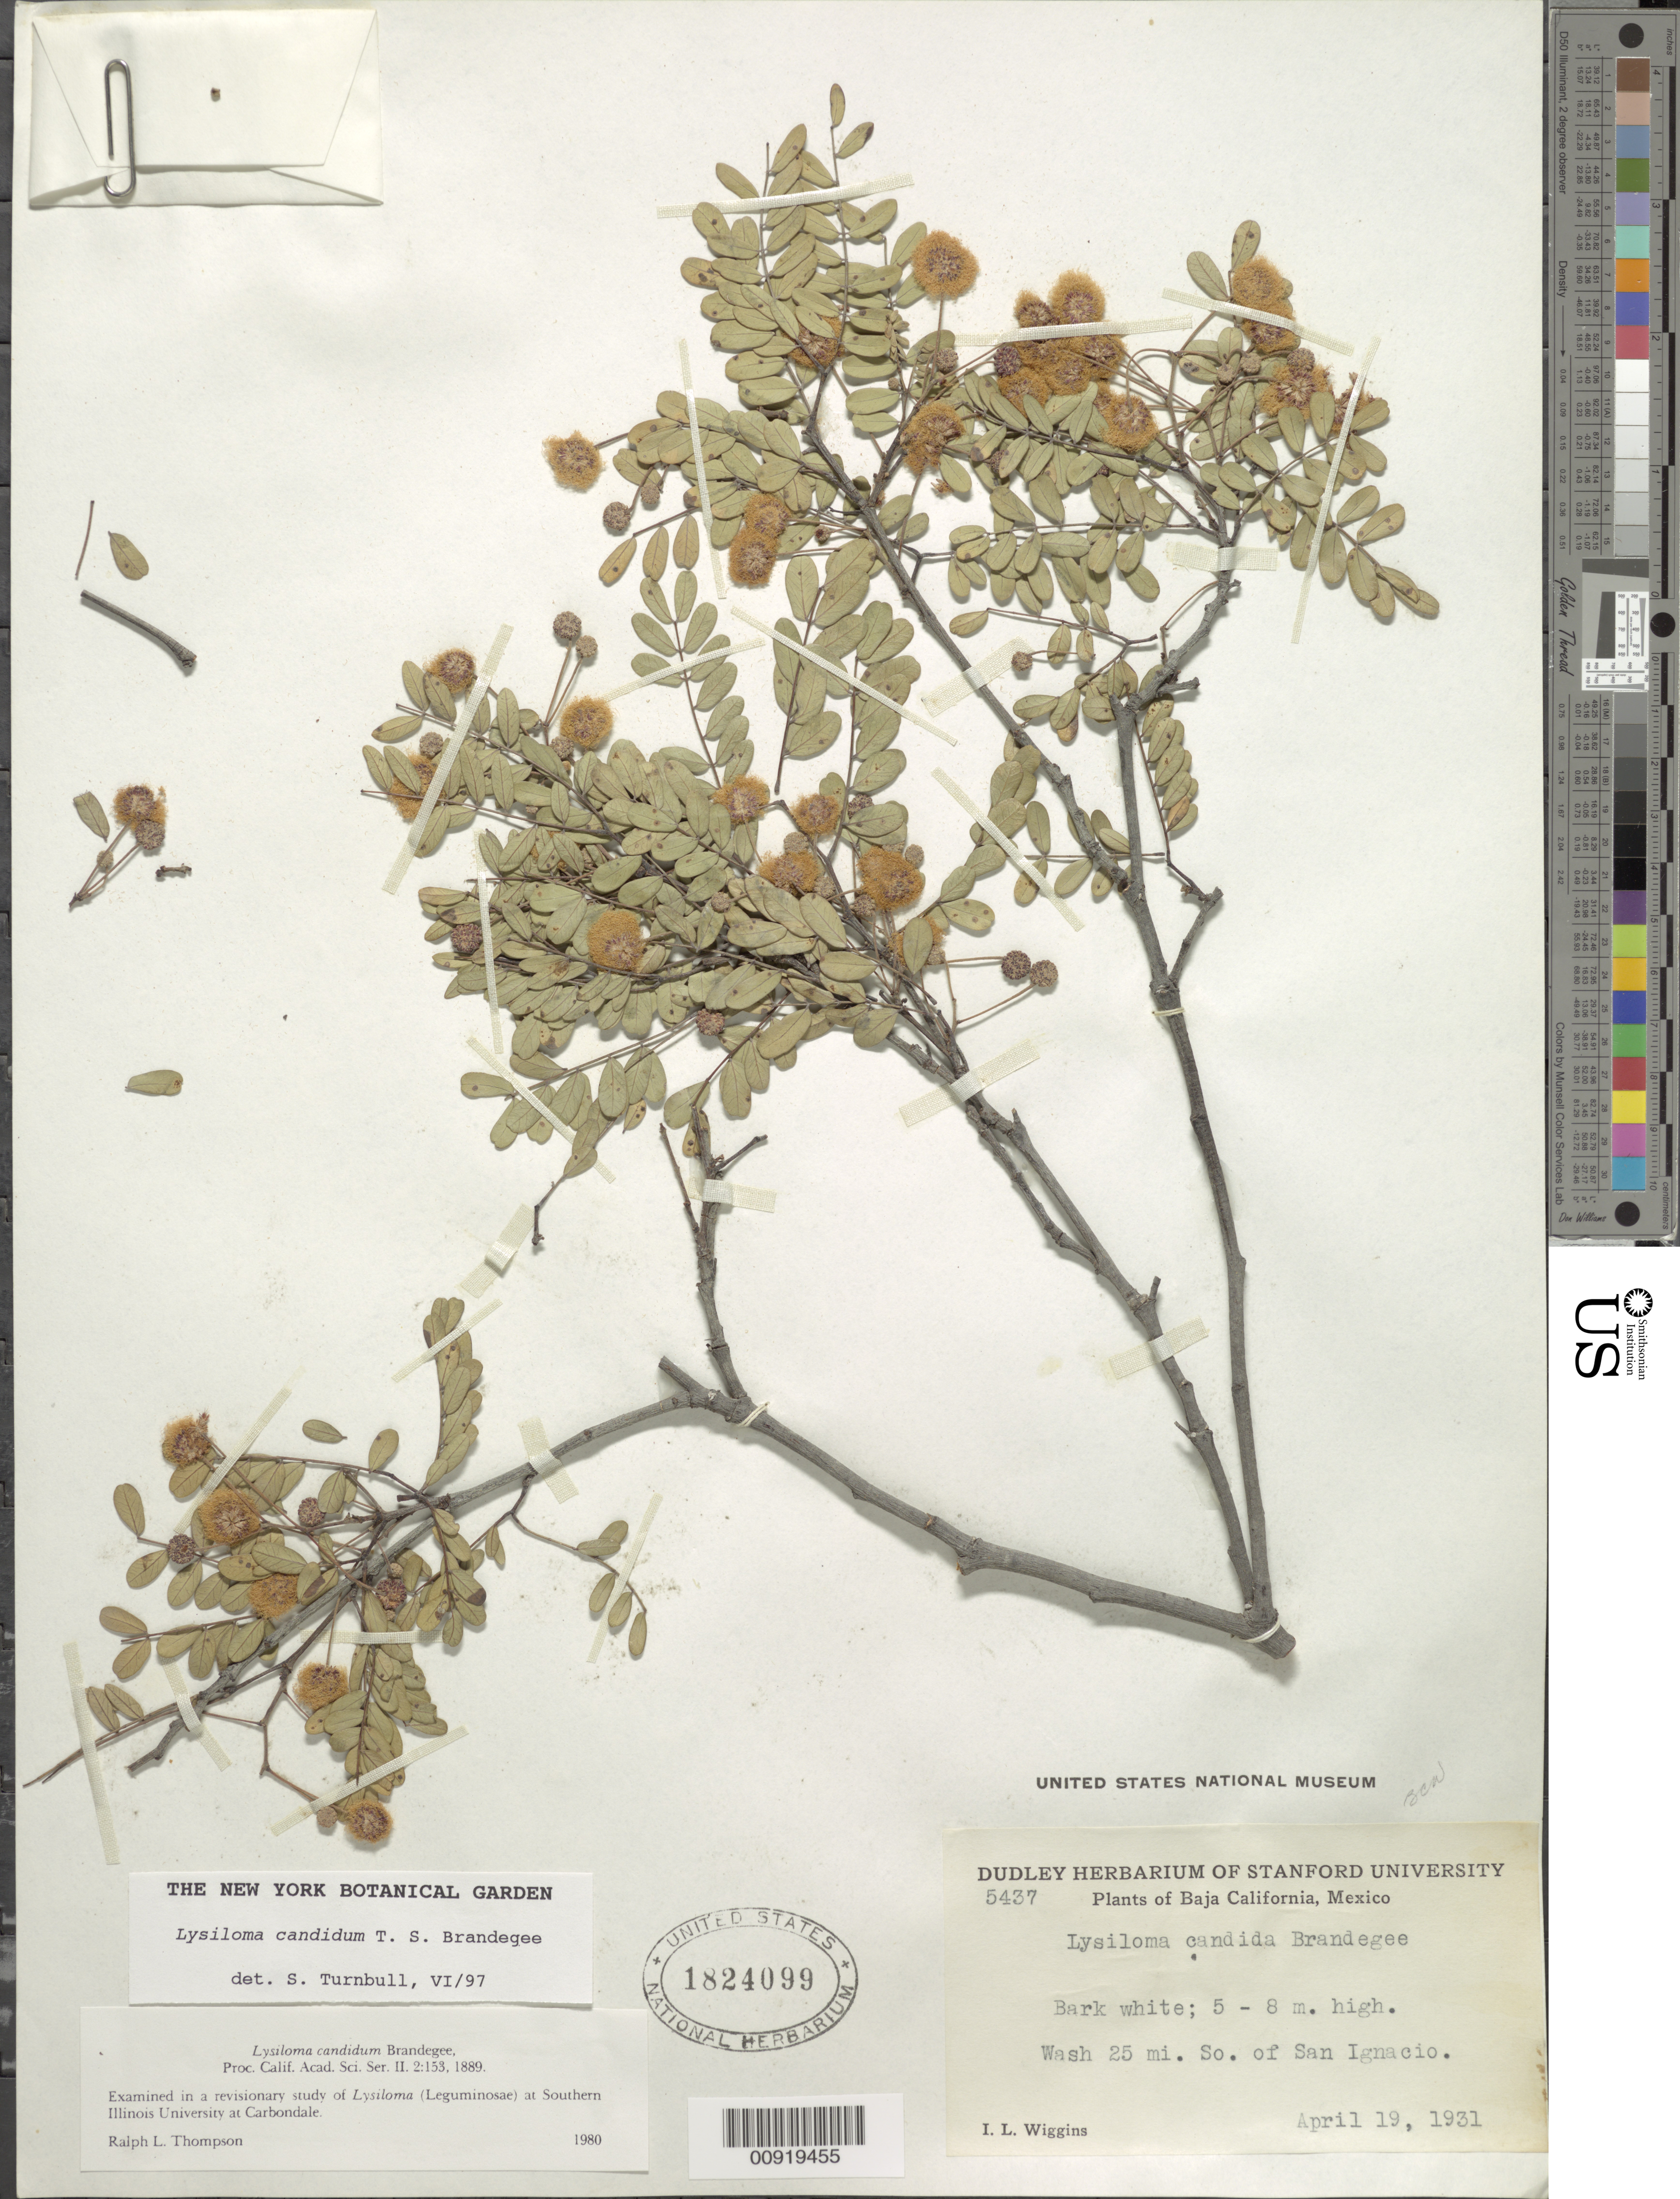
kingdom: Plantae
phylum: Tracheophyta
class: Magnoliopsida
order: Fabales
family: Fabaceae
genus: Lysiloma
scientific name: Lysiloma candidum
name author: Brandegee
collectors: I. L. Wiggins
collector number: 5437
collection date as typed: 19 Apr 1931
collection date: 1931-04-19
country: Mexico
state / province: Baja California Norte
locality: Wash 25 mi. So. of San Ignacio.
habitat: Wash.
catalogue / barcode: US 1824099